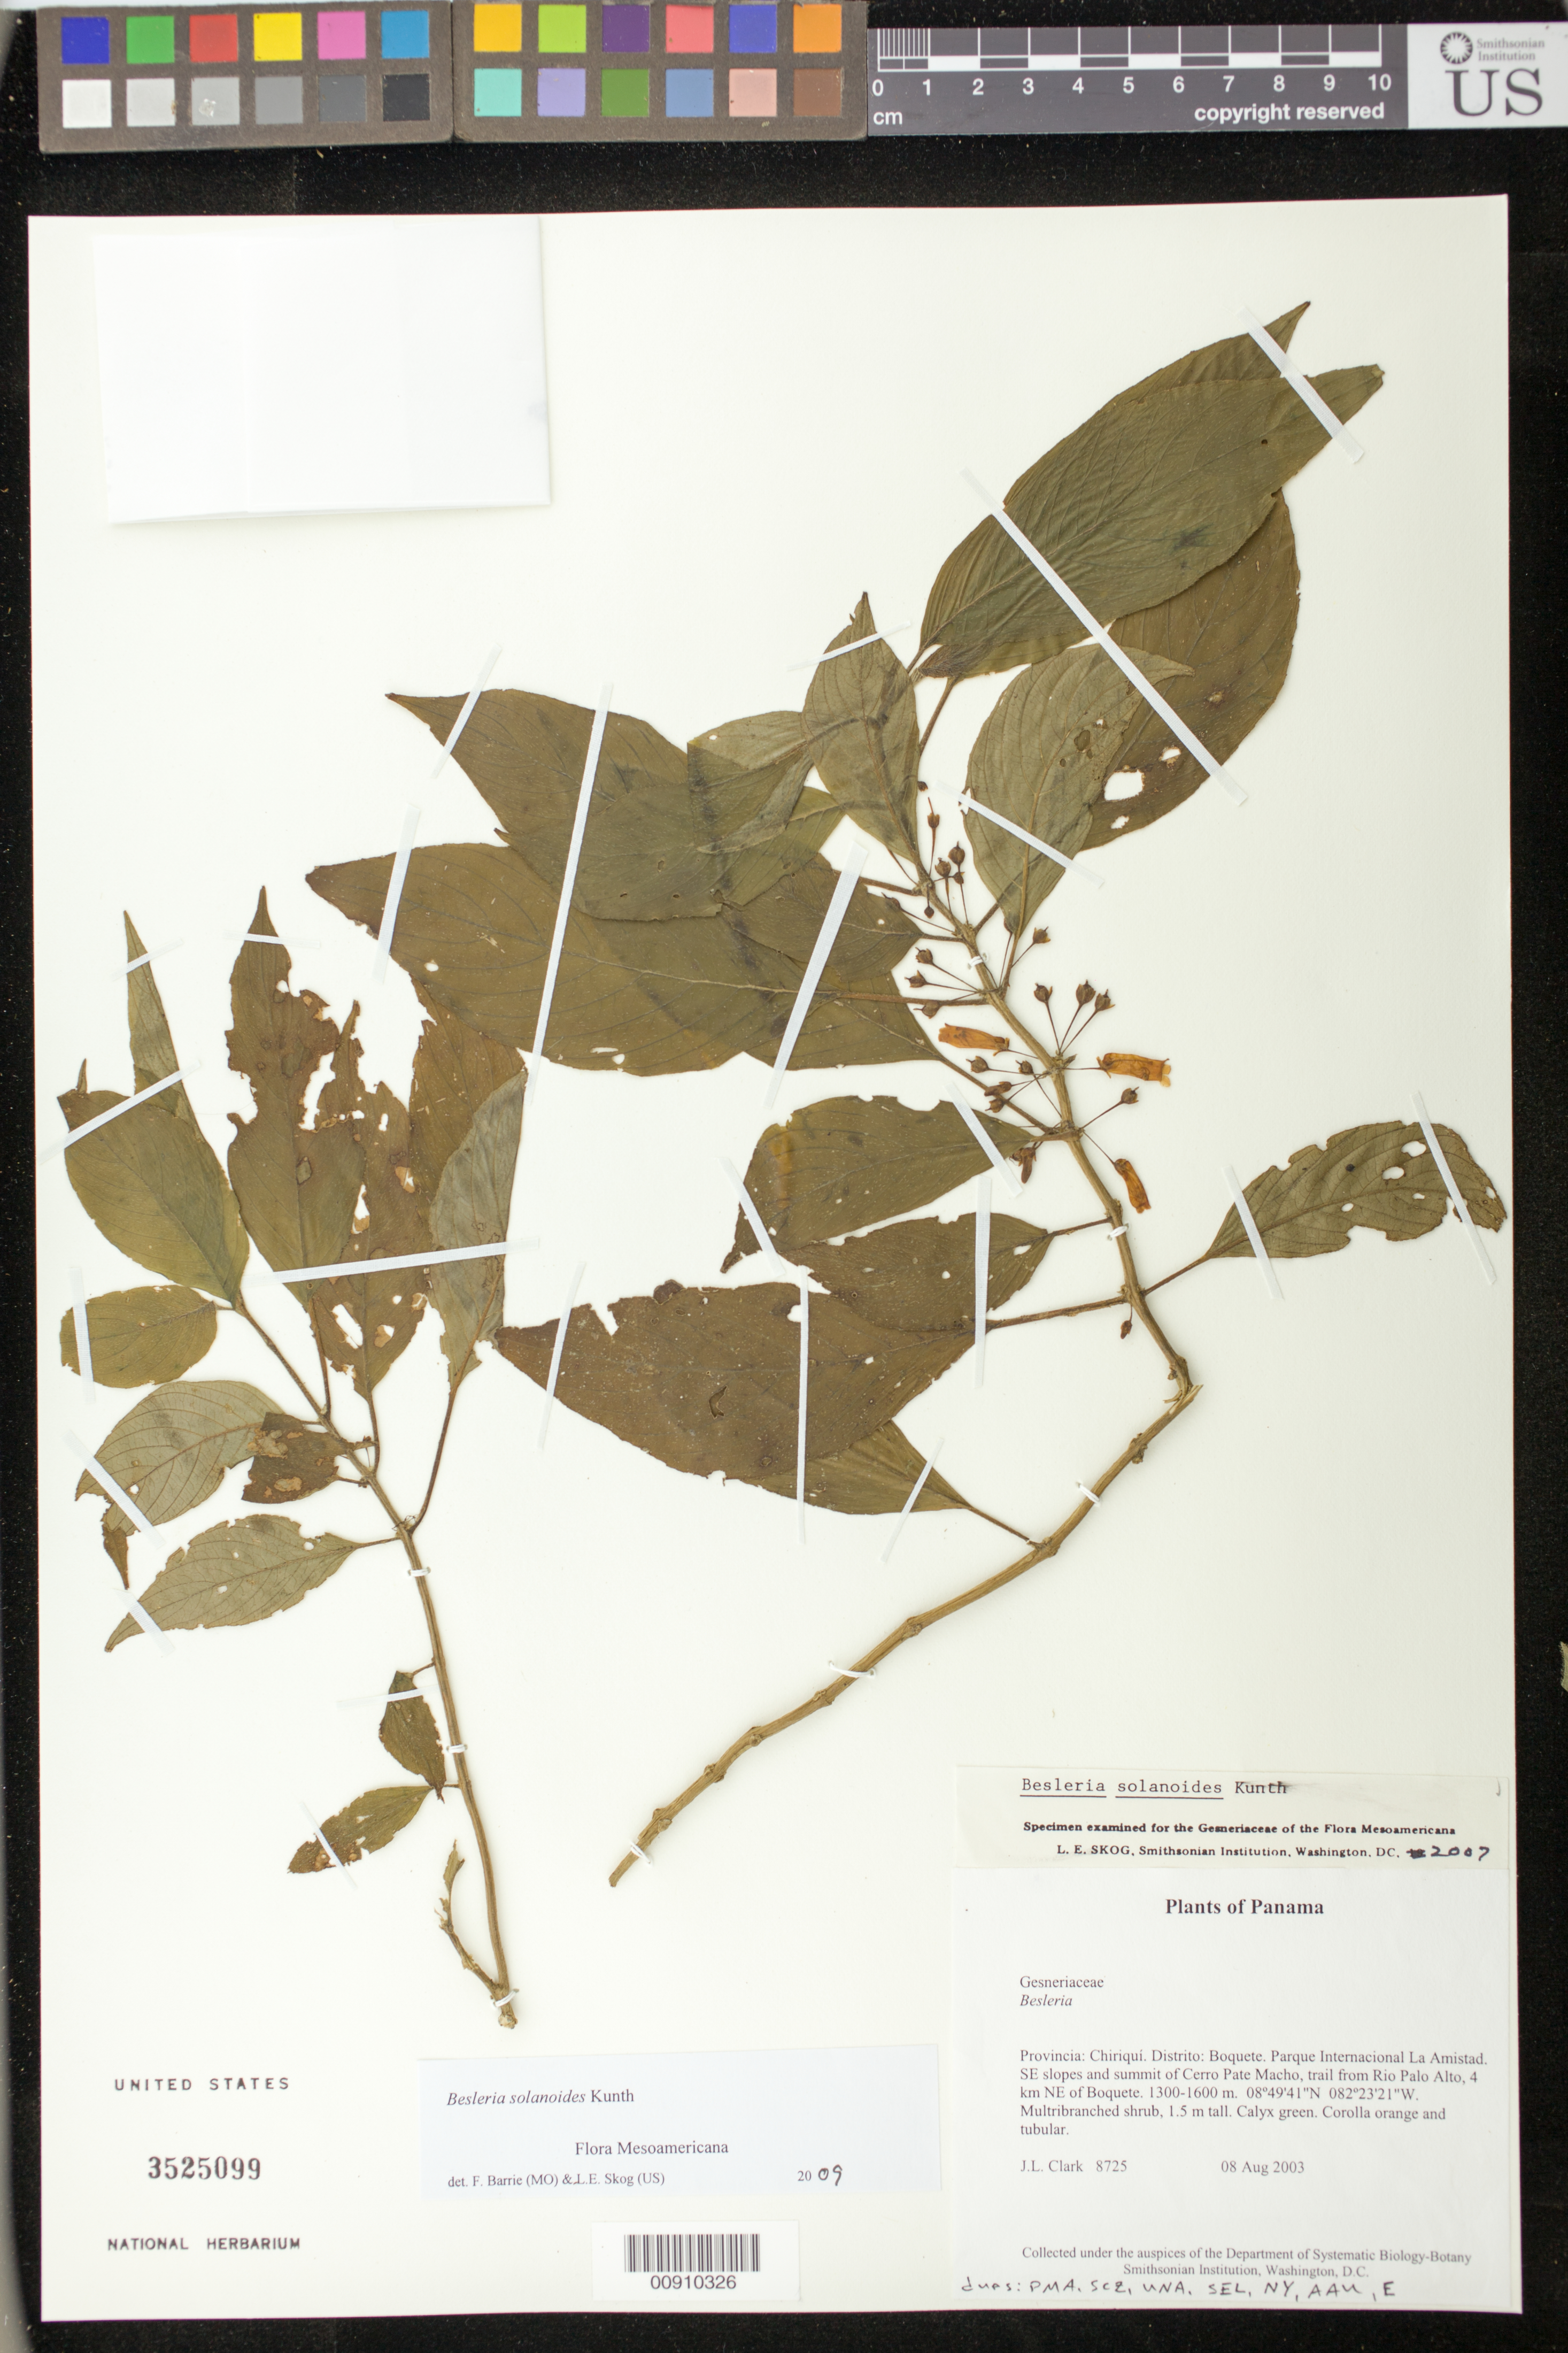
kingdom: Plantae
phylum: Tracheophyta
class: Magnoliopsida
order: Lamiales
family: Gesneriaceae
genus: Besleria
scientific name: Besleria solanoides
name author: Kunth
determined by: Skog, Laurence E.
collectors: J. L. Clark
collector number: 8725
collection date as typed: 08 Aug 2003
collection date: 2003-08-08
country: Panama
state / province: Chiriquí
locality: Boquete. Parque Internacional La Amistad. SE slopes and summit of Cerro Pate Macho, trail from Rio Palo Alto, 4 km NE of Boquete.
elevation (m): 1300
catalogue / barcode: US 3525099